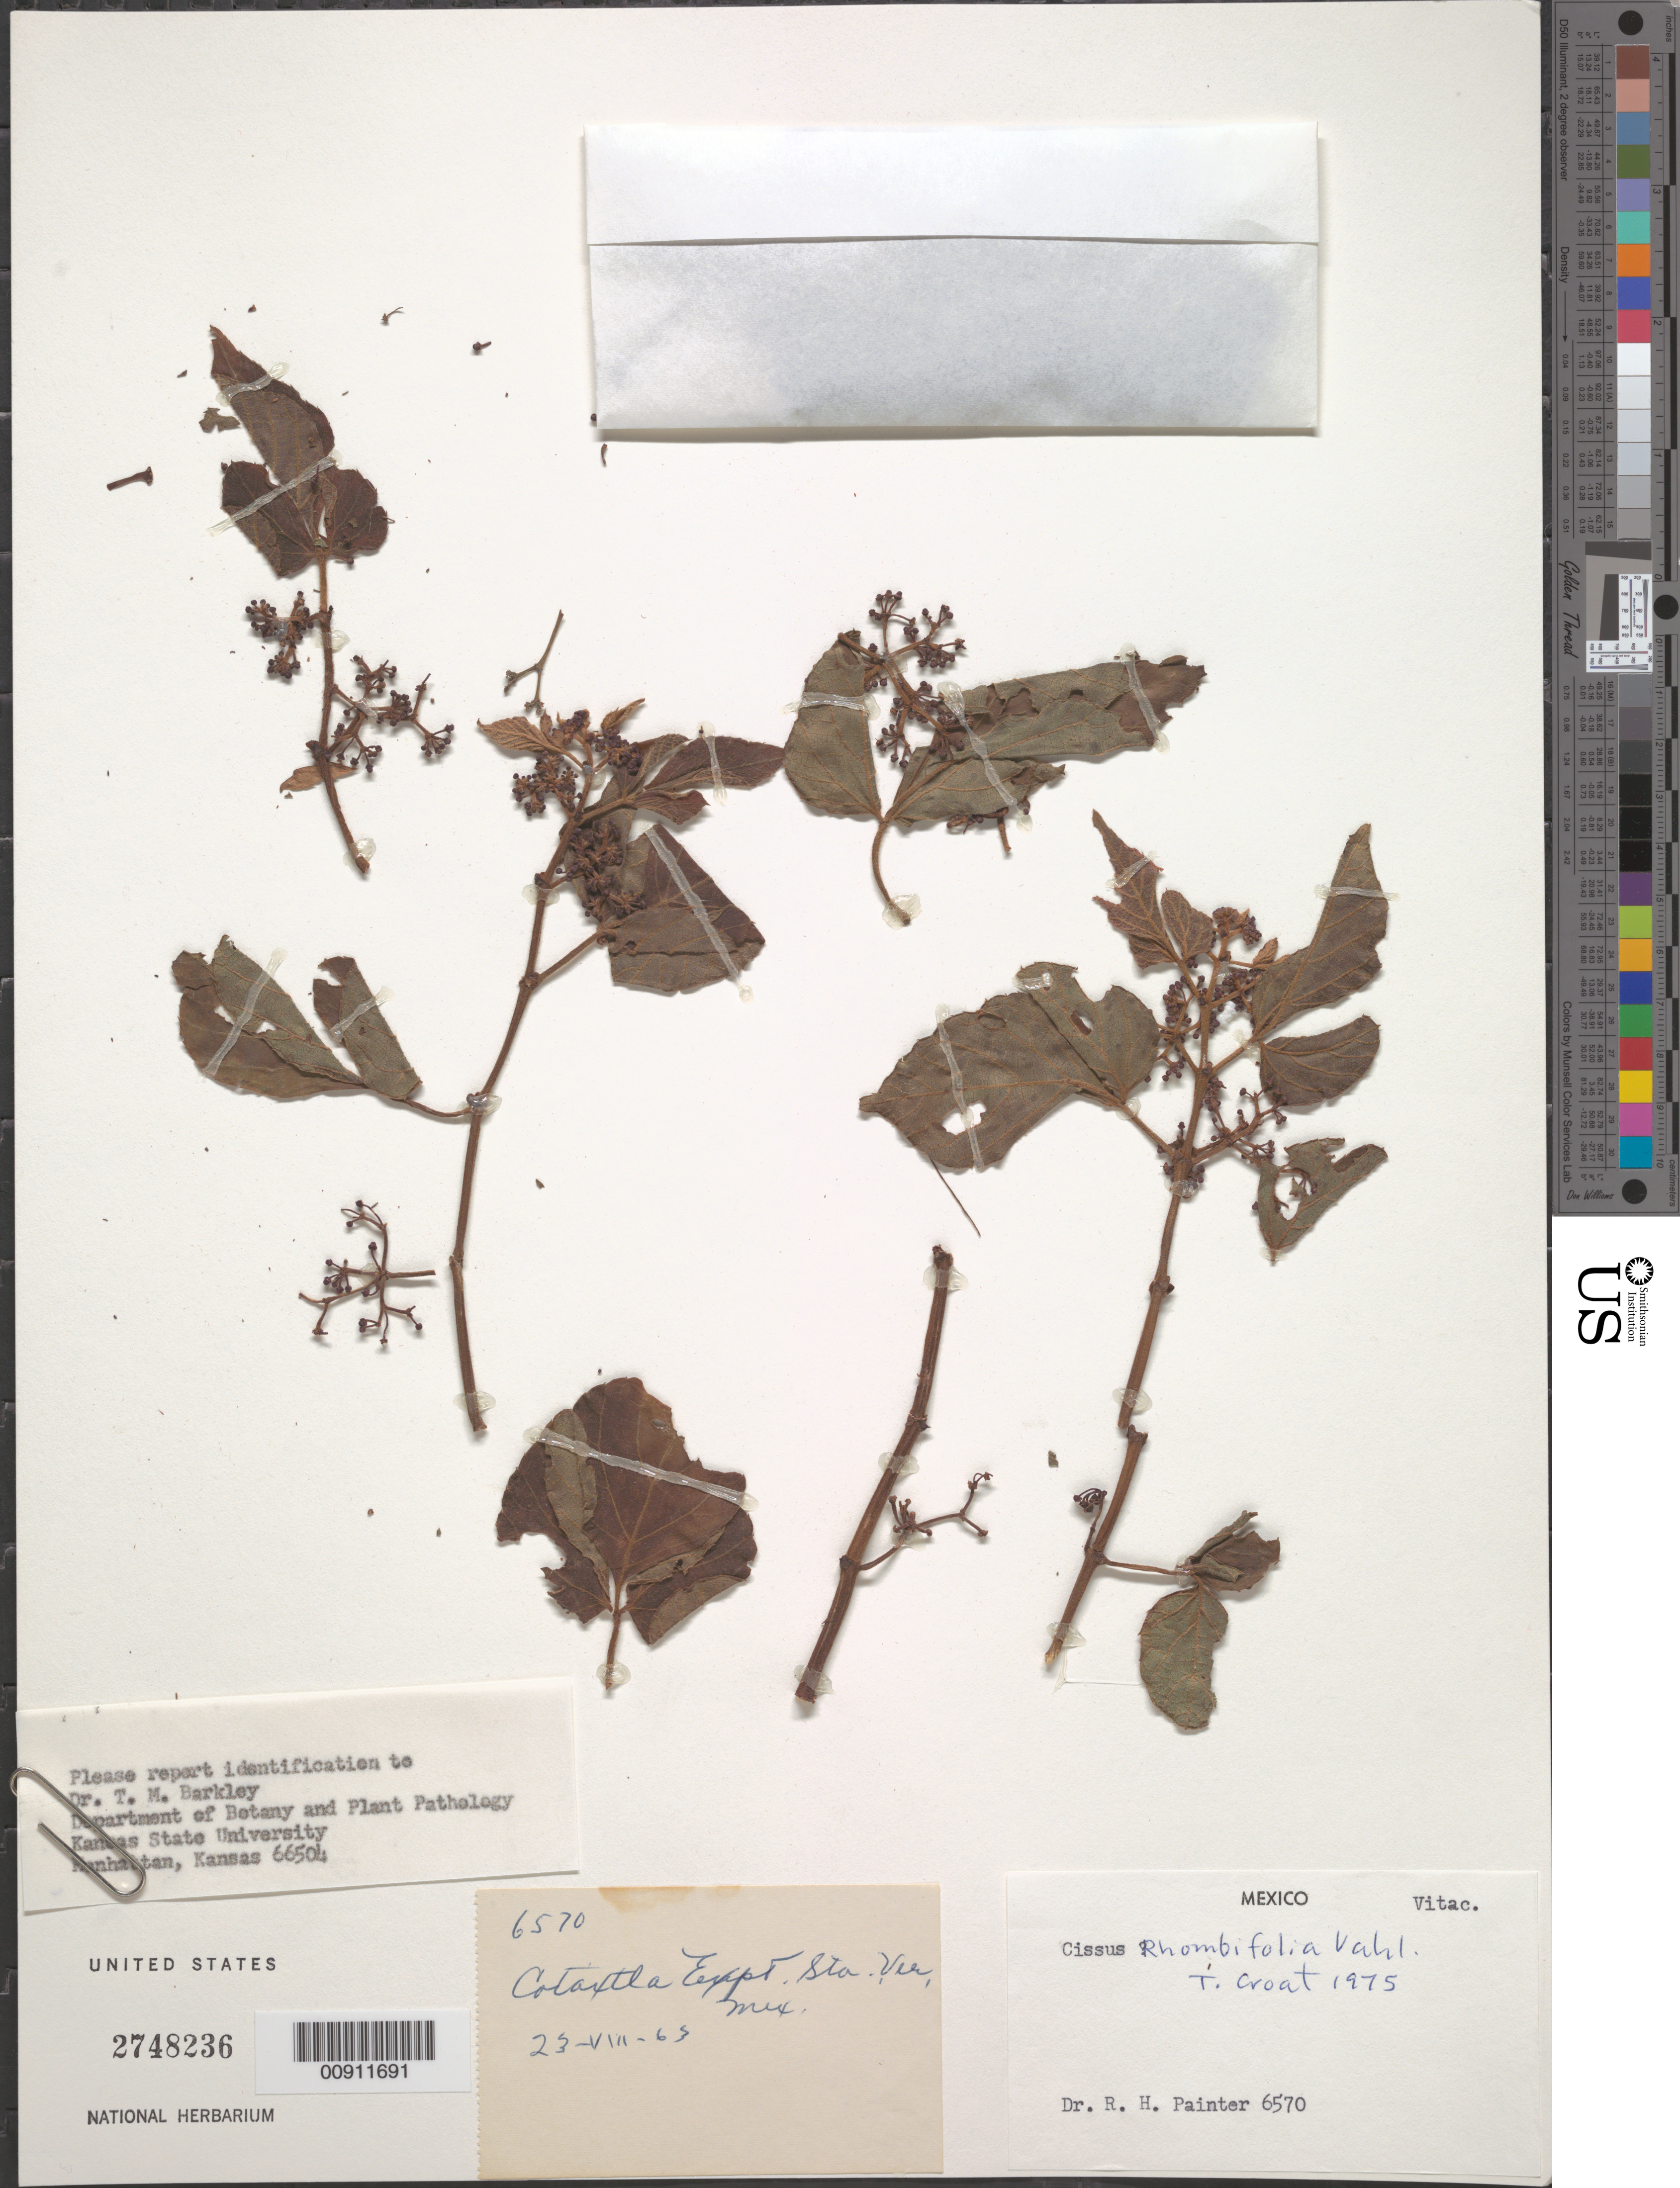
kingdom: Plantae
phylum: Tracheophyta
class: Magnoliopsida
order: Vitales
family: Vitaceae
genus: Cissus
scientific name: Cissus rhombifolia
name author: Vahl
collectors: Painter, R. H.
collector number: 6570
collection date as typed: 23 Aug 1963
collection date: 1963-08-23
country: Mexico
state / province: Veracruz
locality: Cotaxtla Expt. Sta., Veracruz.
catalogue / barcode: US 2748236